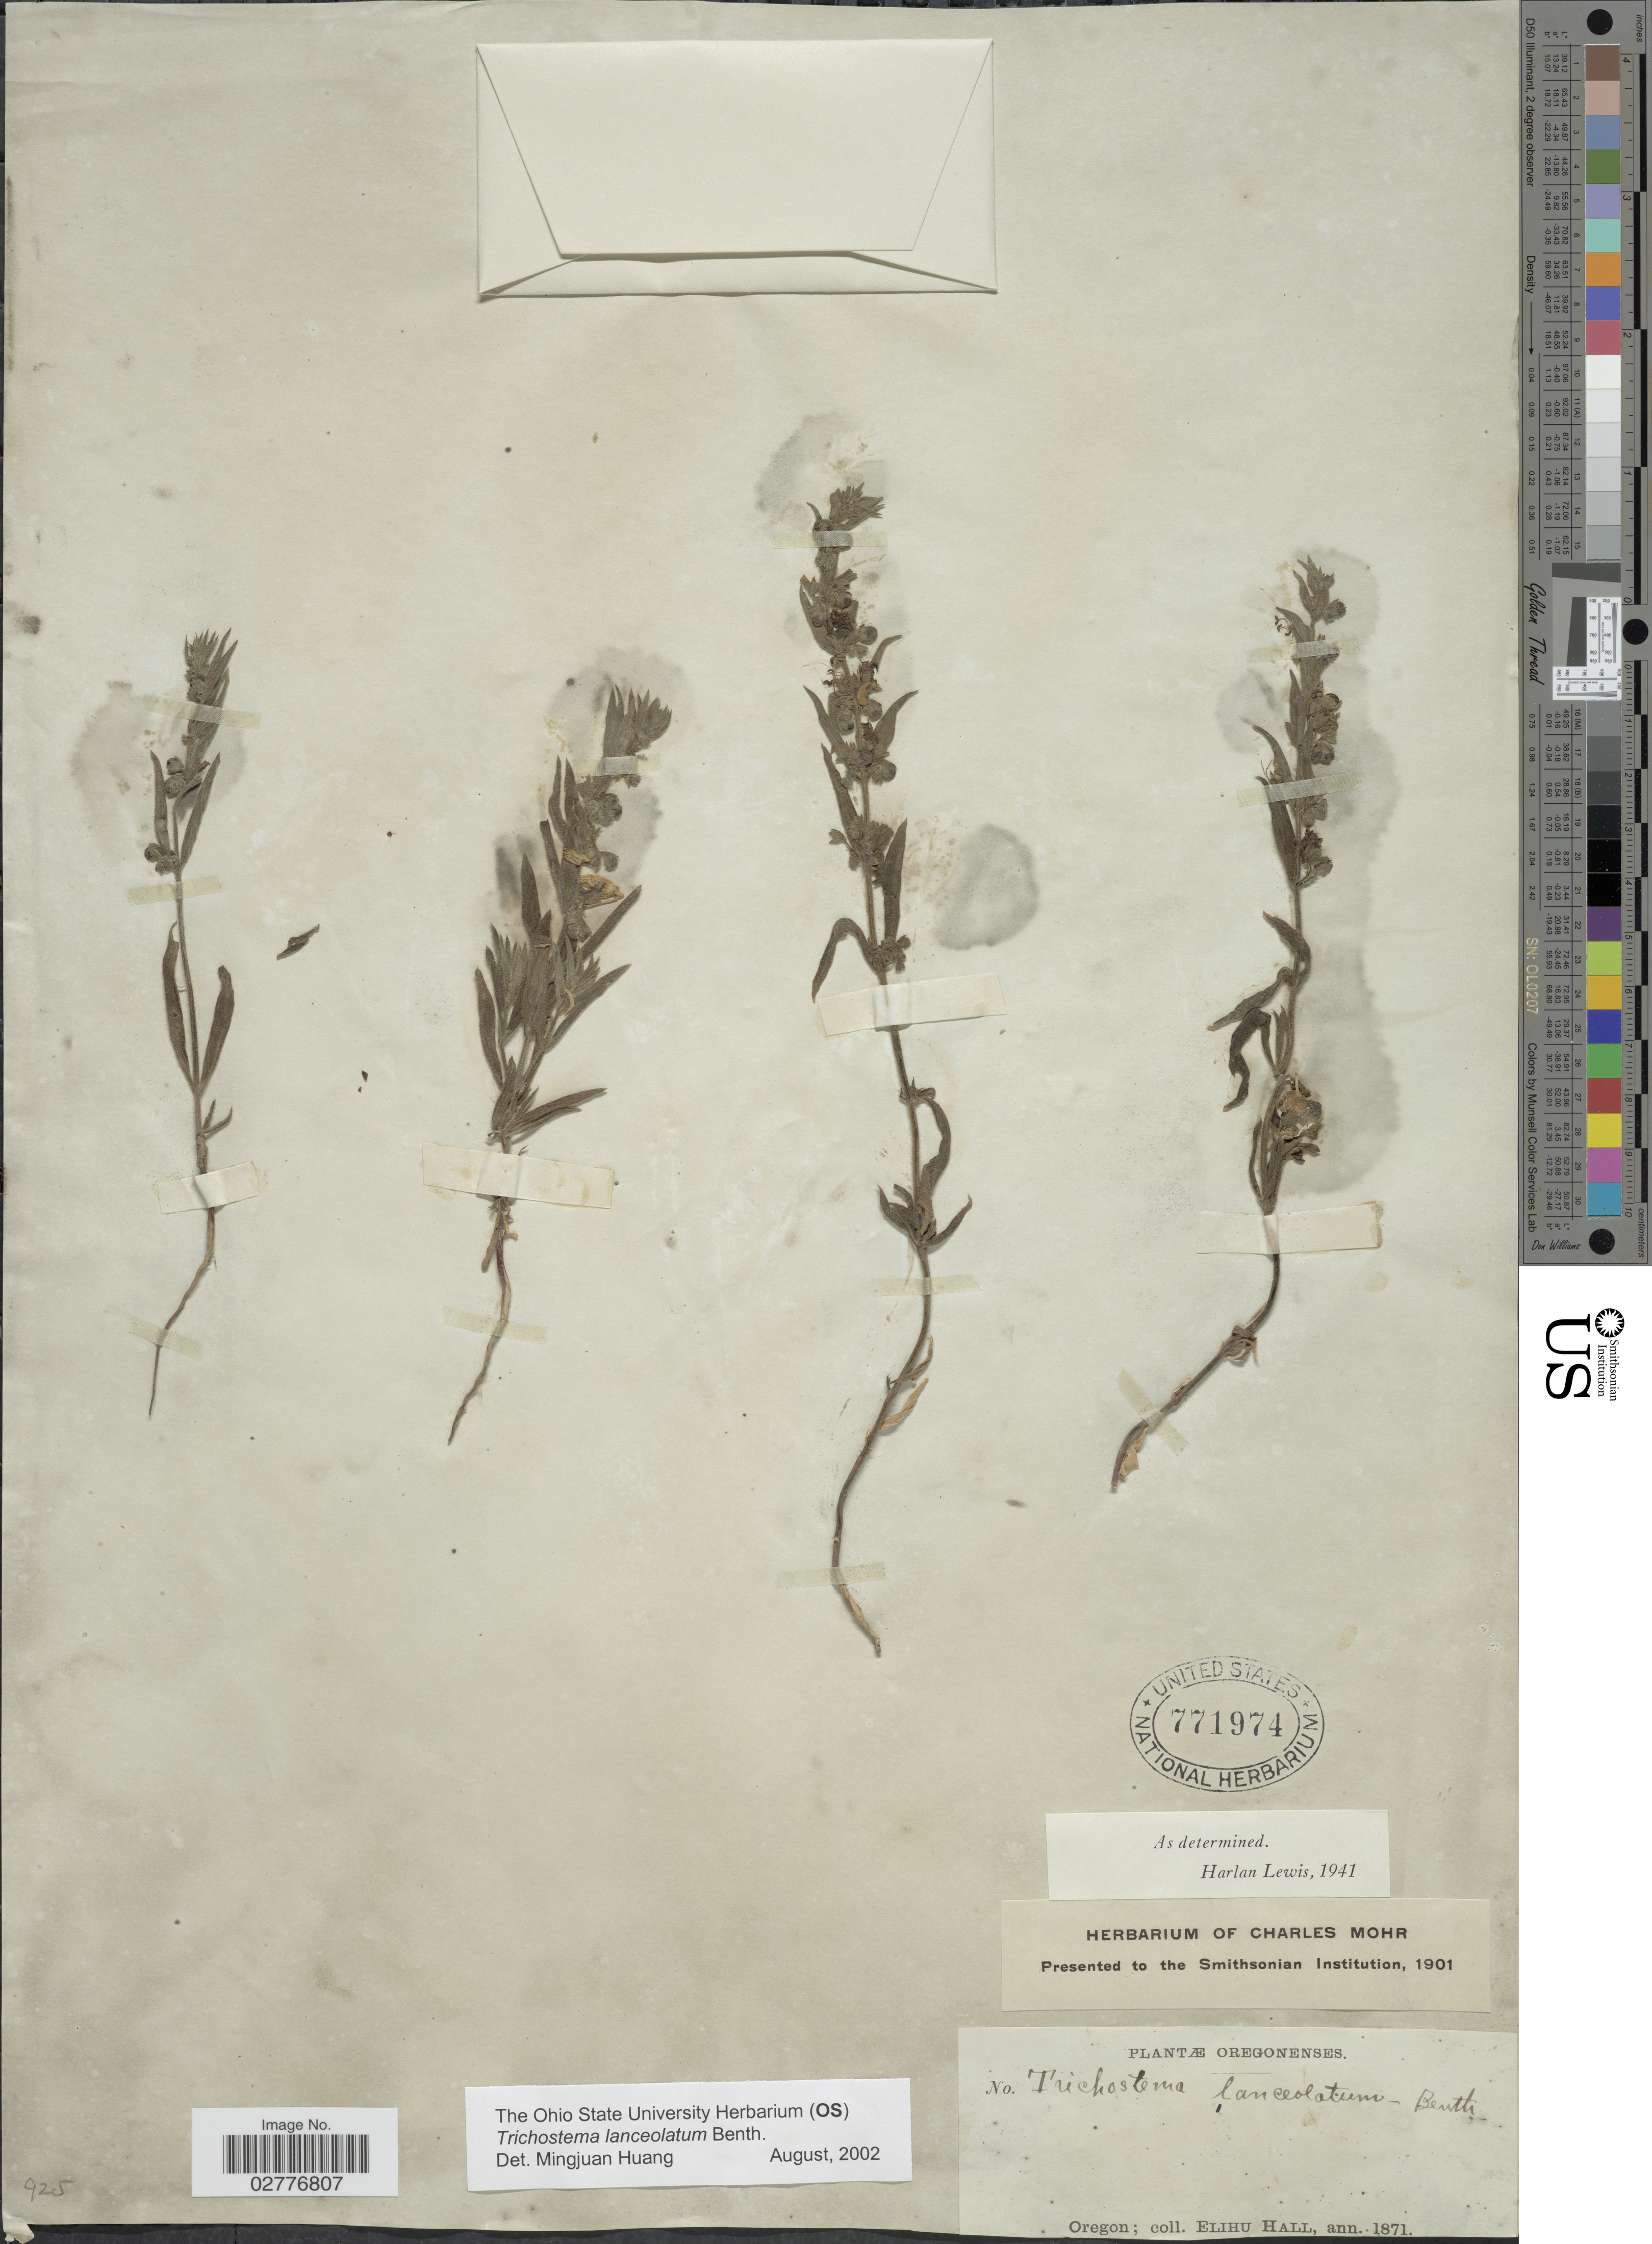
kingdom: Plantae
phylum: Tracheophyta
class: Magnoliopsida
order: Lamiales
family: Lamiaceae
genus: Trichostema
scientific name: Trichostema lanceolatum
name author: Benth.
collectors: E. Hall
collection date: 1871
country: United States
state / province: Oregon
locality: Oregonenses.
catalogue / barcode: US 771974